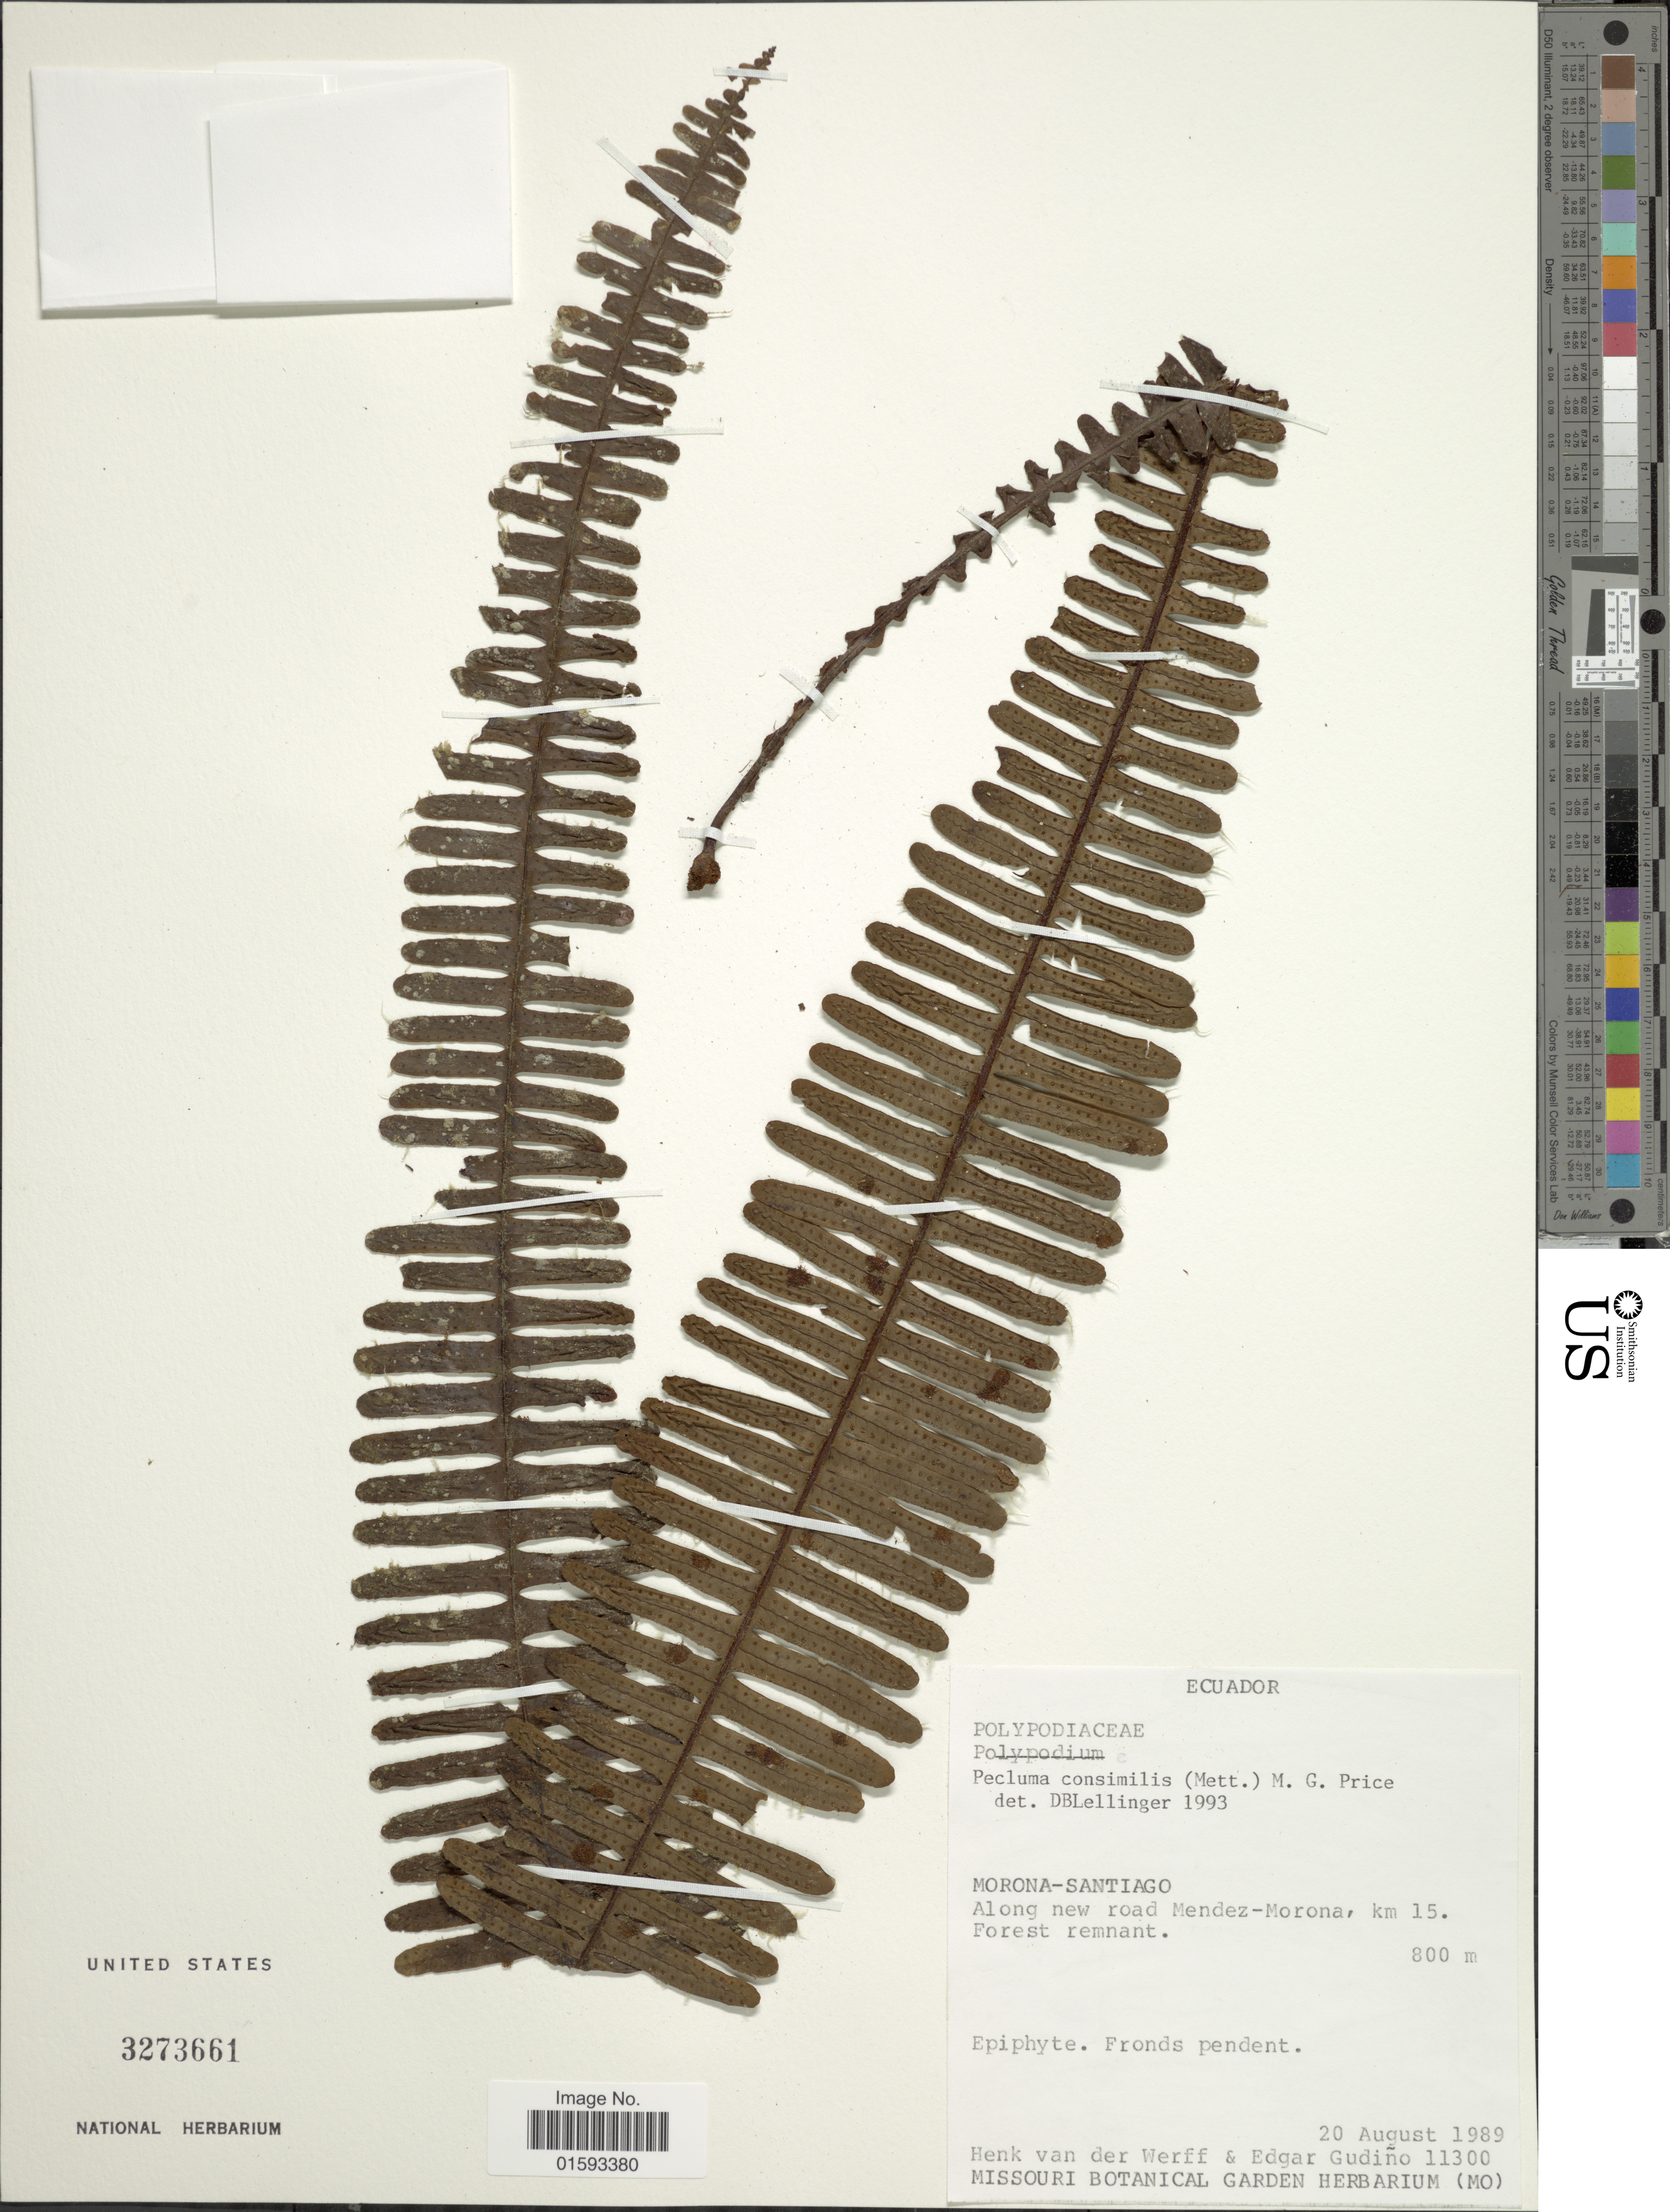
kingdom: Plantae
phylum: Tracheophyta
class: Polypodiopsida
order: Polypodiales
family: Polypodiaceae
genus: Pecluma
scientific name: Pecluma consimilis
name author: (Mett.) M.G. Price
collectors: H. van der Werff & E. Gudiño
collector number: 11300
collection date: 1989-08-20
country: Ecuador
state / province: Morona-Santiago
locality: Along new road Mendez - Morona, km 15. Forest remnant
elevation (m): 800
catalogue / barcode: US 3273661